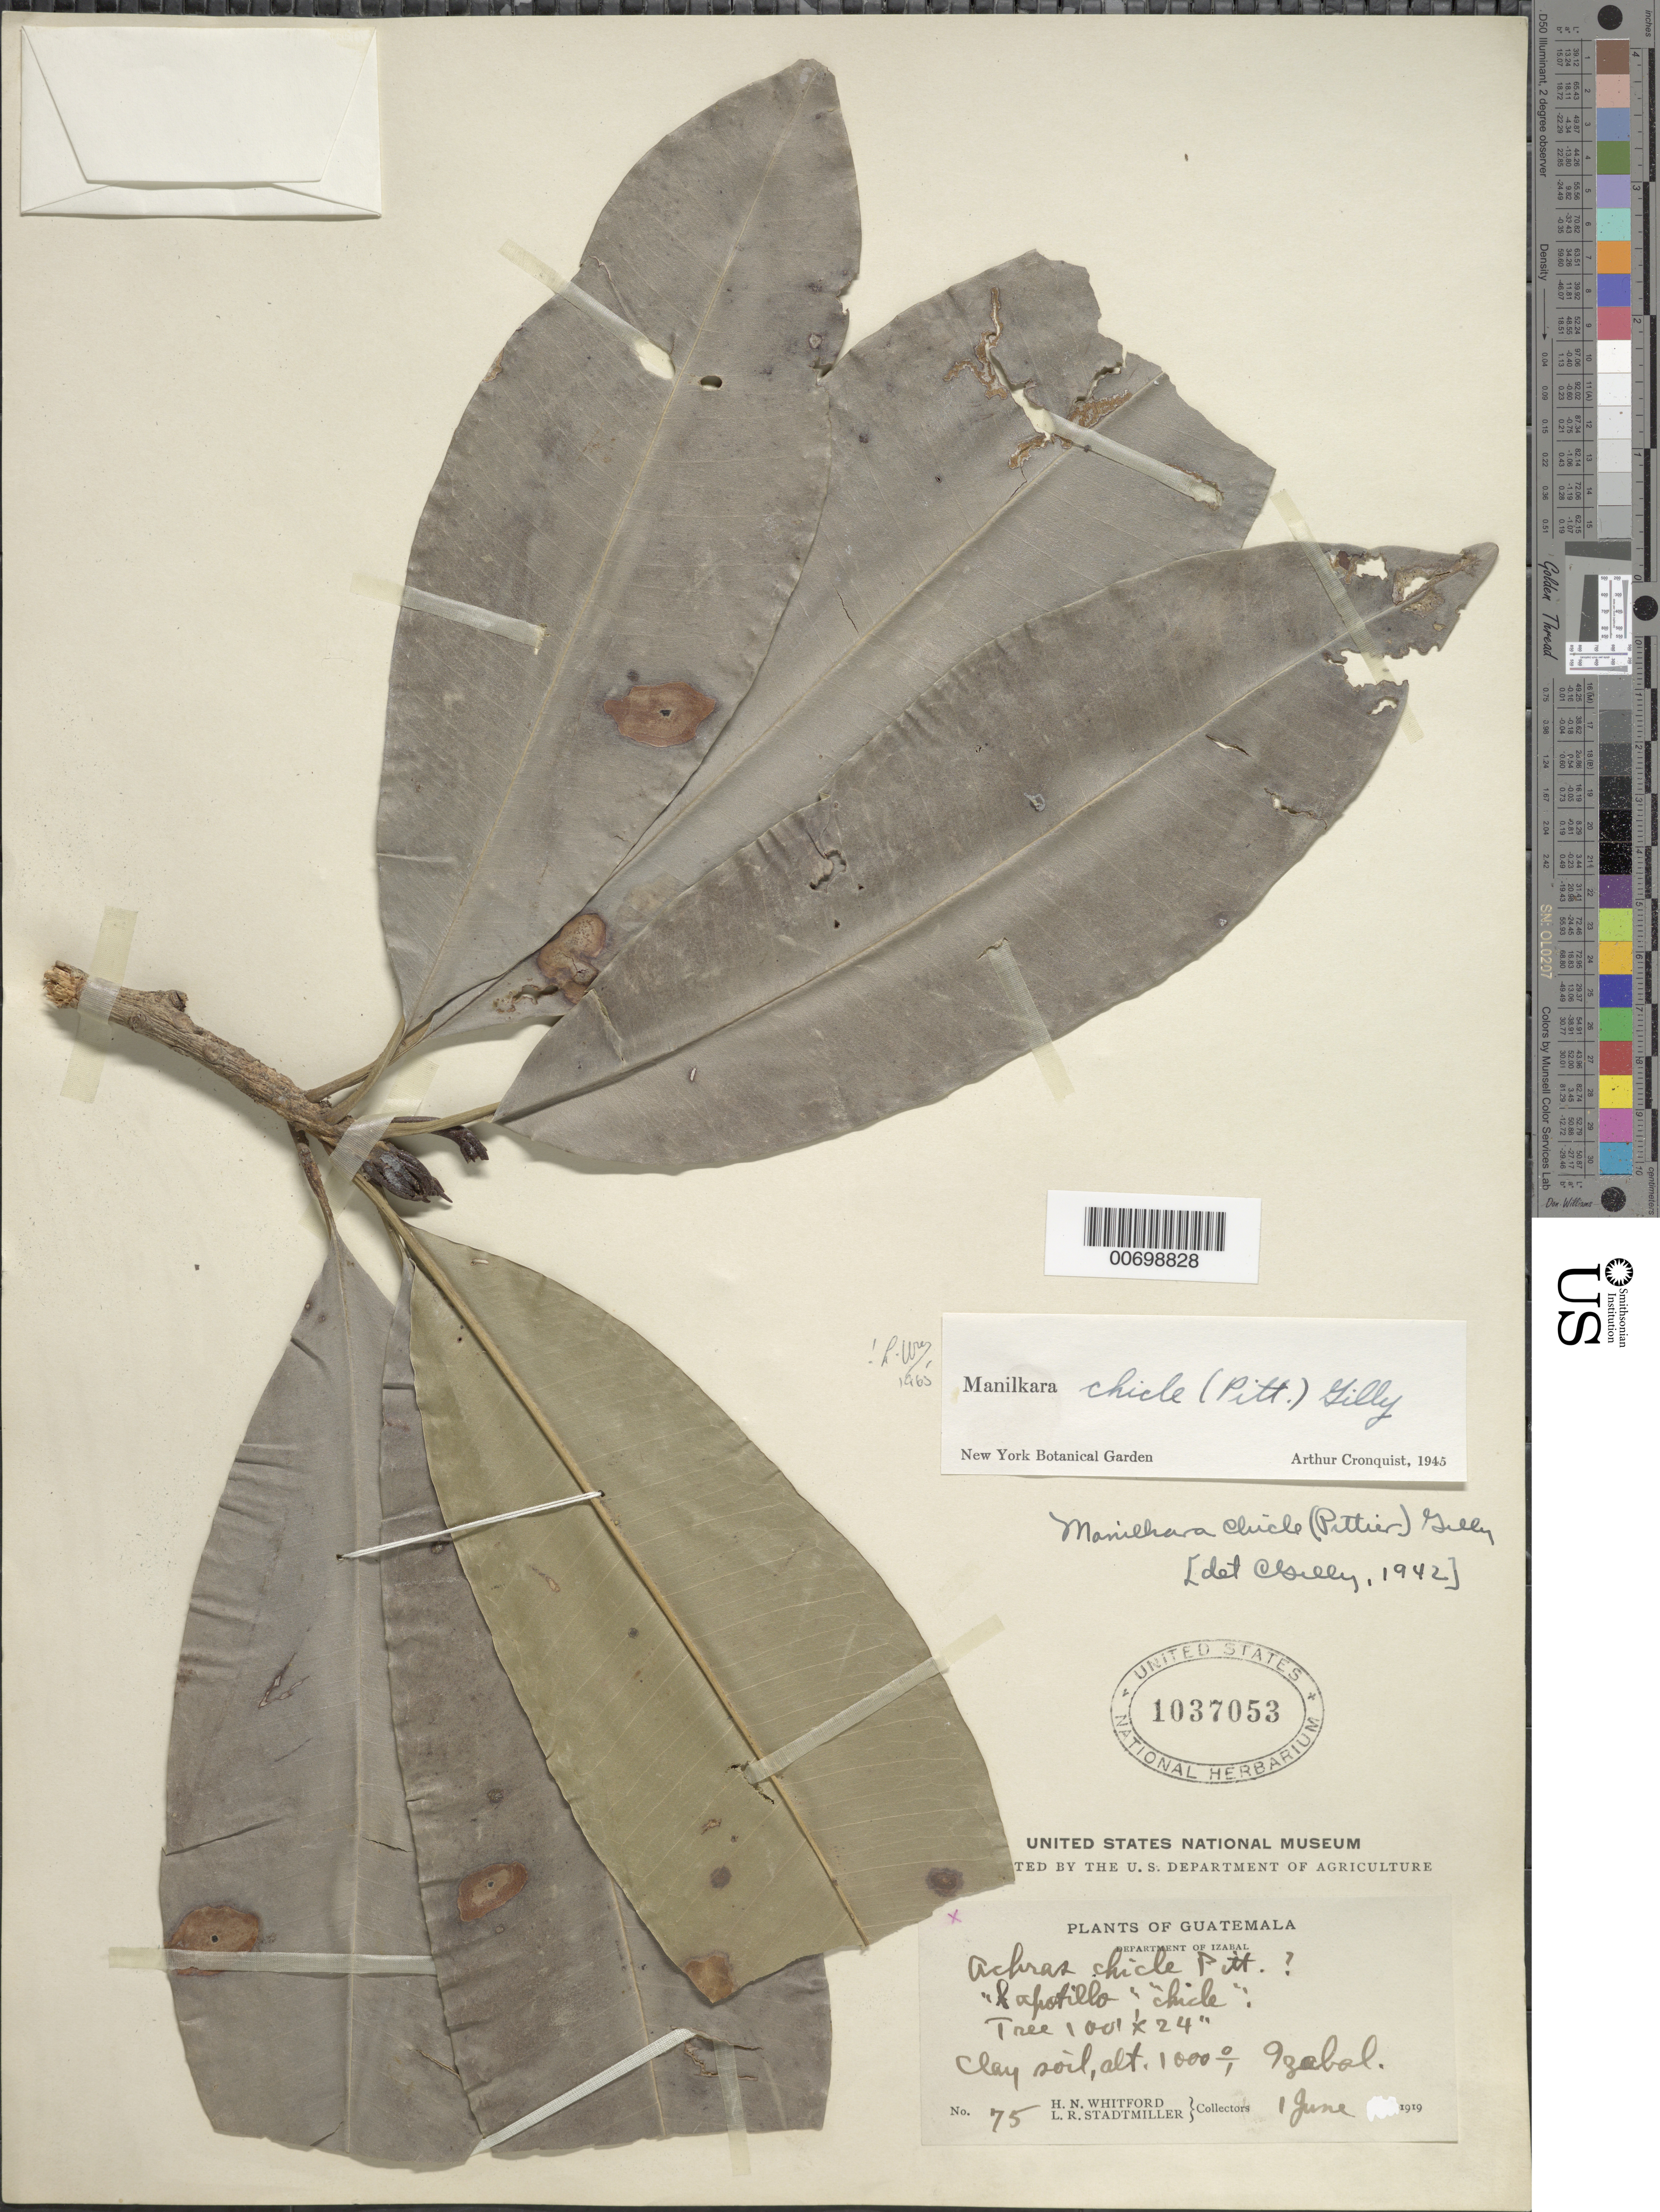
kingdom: Plantae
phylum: Tracheophyta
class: Magnoliopsida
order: Ericales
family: Sapotaceae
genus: Manilkara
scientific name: Manilkara chicle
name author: (Pittier) Gilly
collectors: H. N. Whitford & L. Stadtmiller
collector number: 75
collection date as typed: Jun 1919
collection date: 1919-06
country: Guatemala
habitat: Clay soil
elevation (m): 305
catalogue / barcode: US 1037053